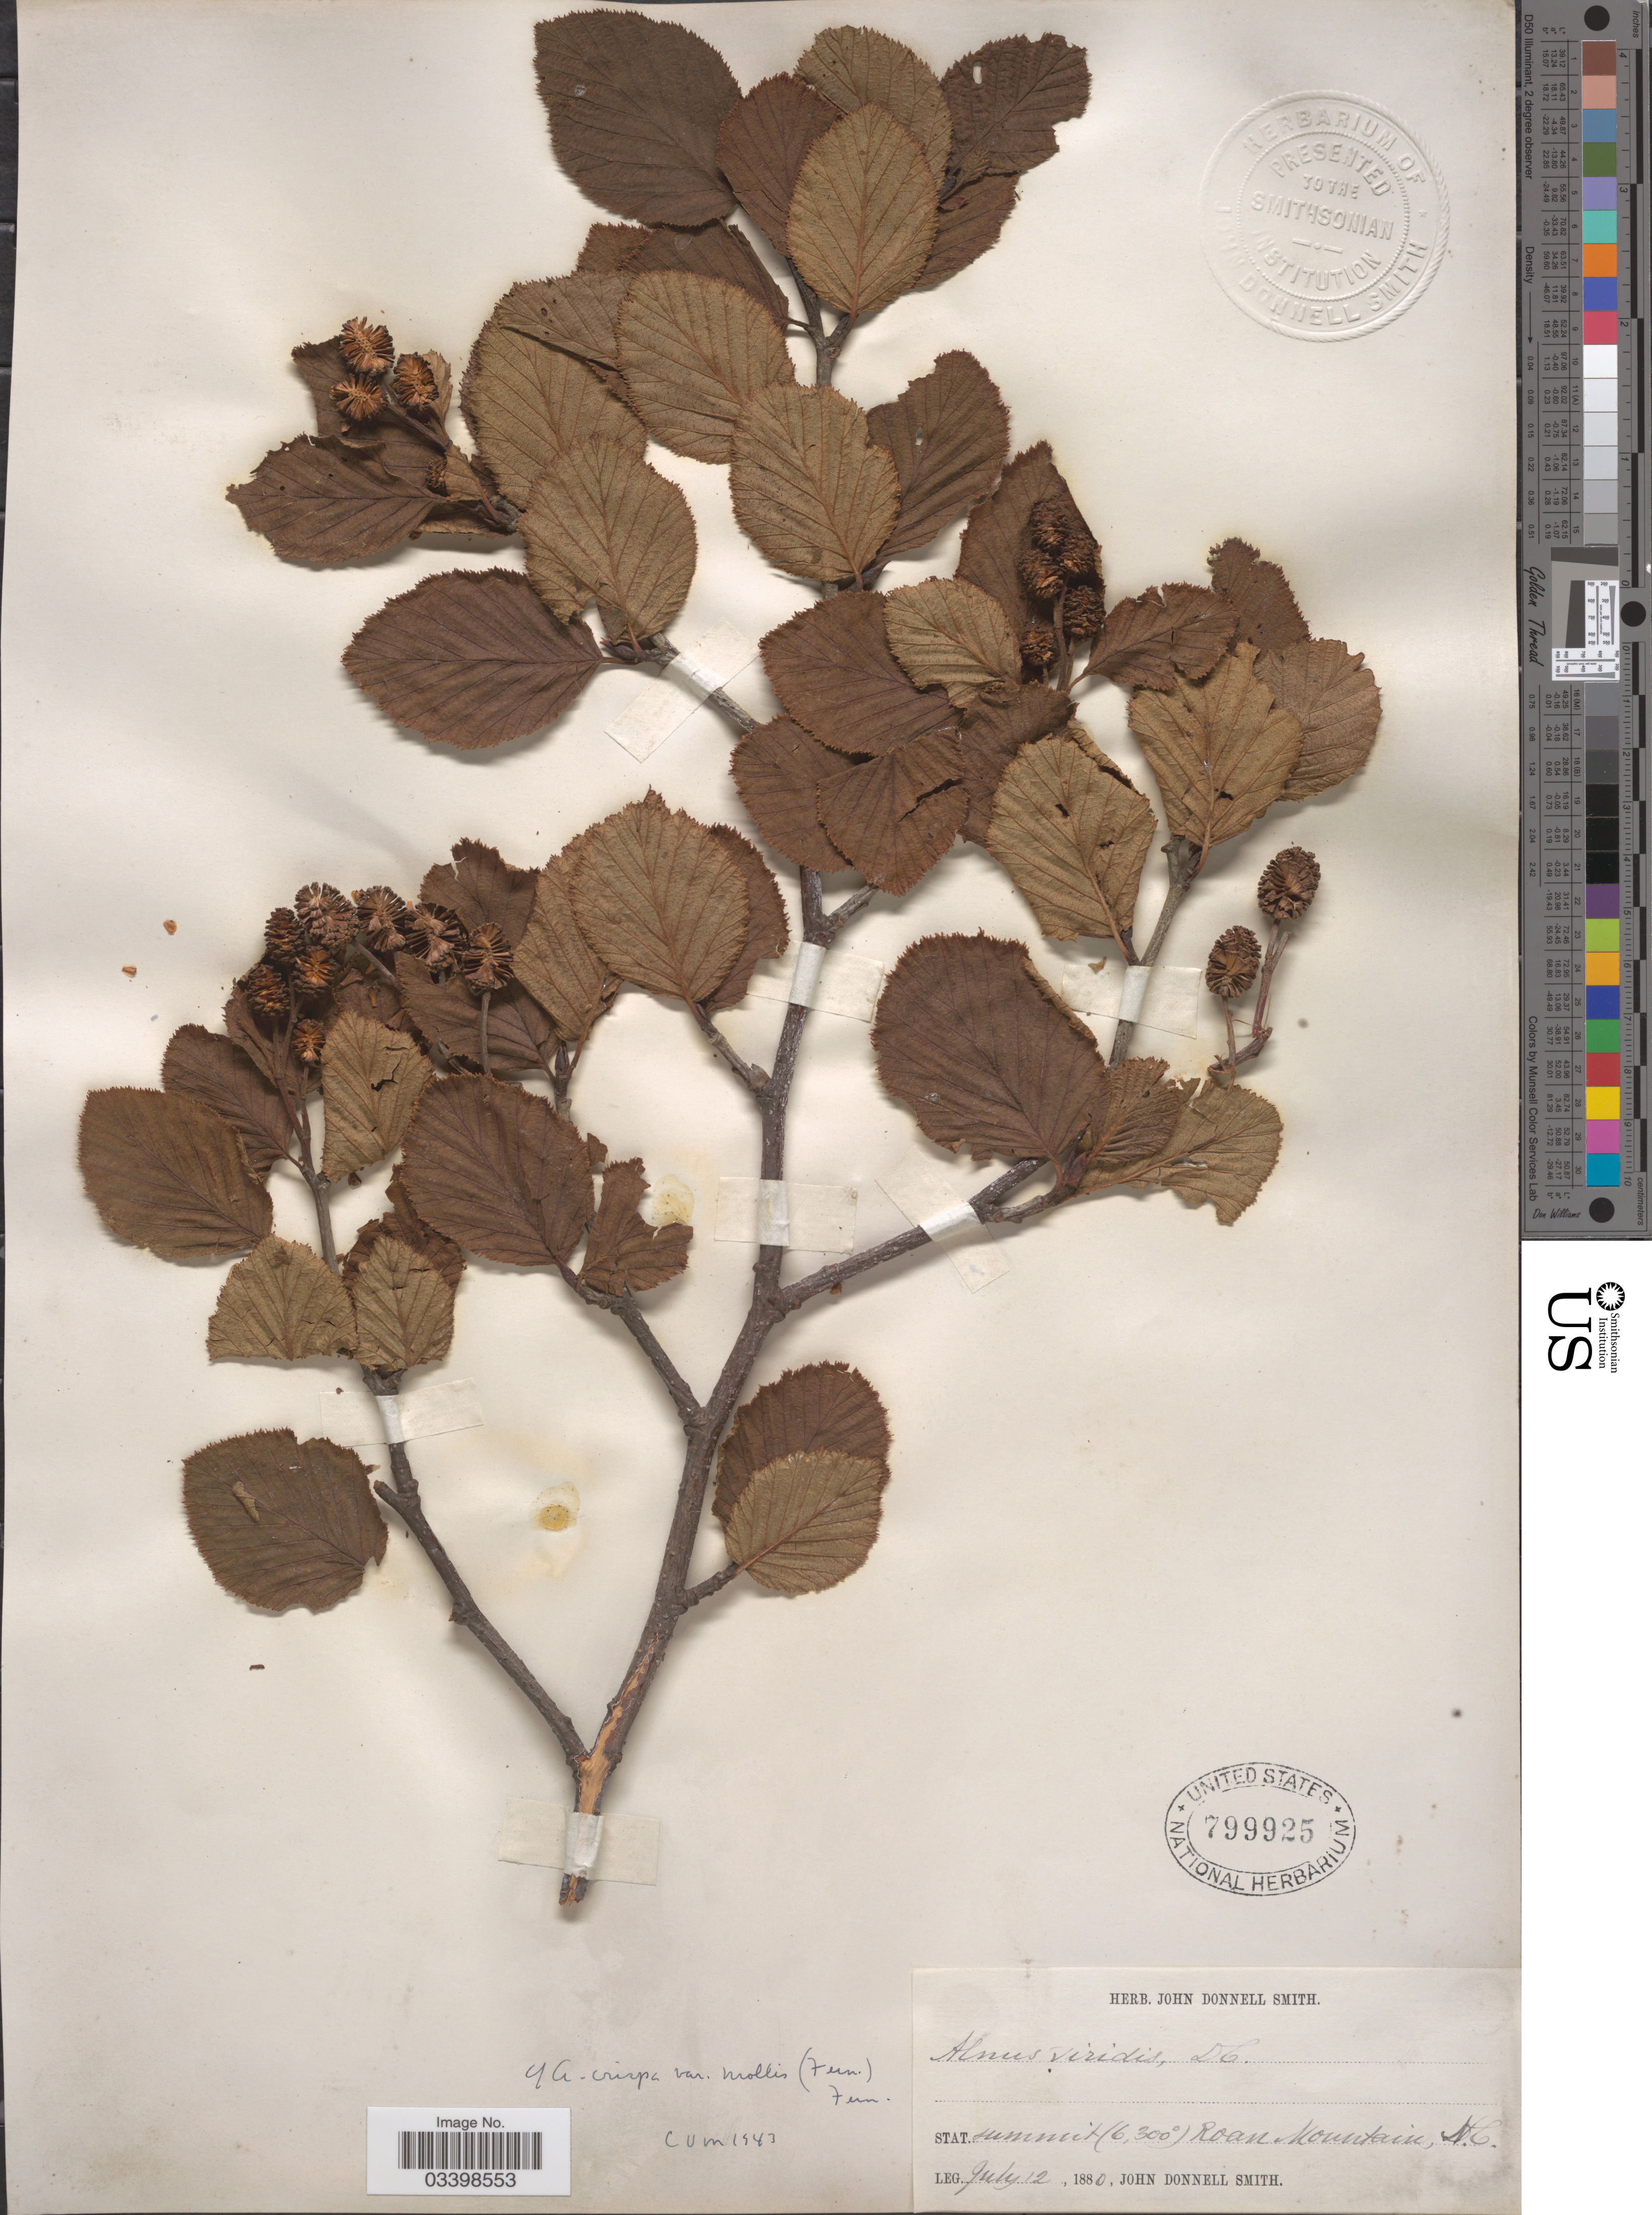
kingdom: Plantae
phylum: Tracheophyta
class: Magnoliopsida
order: Fagales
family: Betulaceae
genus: Alnus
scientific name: Alnus viridis subsp. crispa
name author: (Aiton) Turrill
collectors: J. Donnell Smith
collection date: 1880-07-12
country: United States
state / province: North Carolina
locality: Summit (6,300°) Roan Mountain.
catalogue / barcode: US 799925